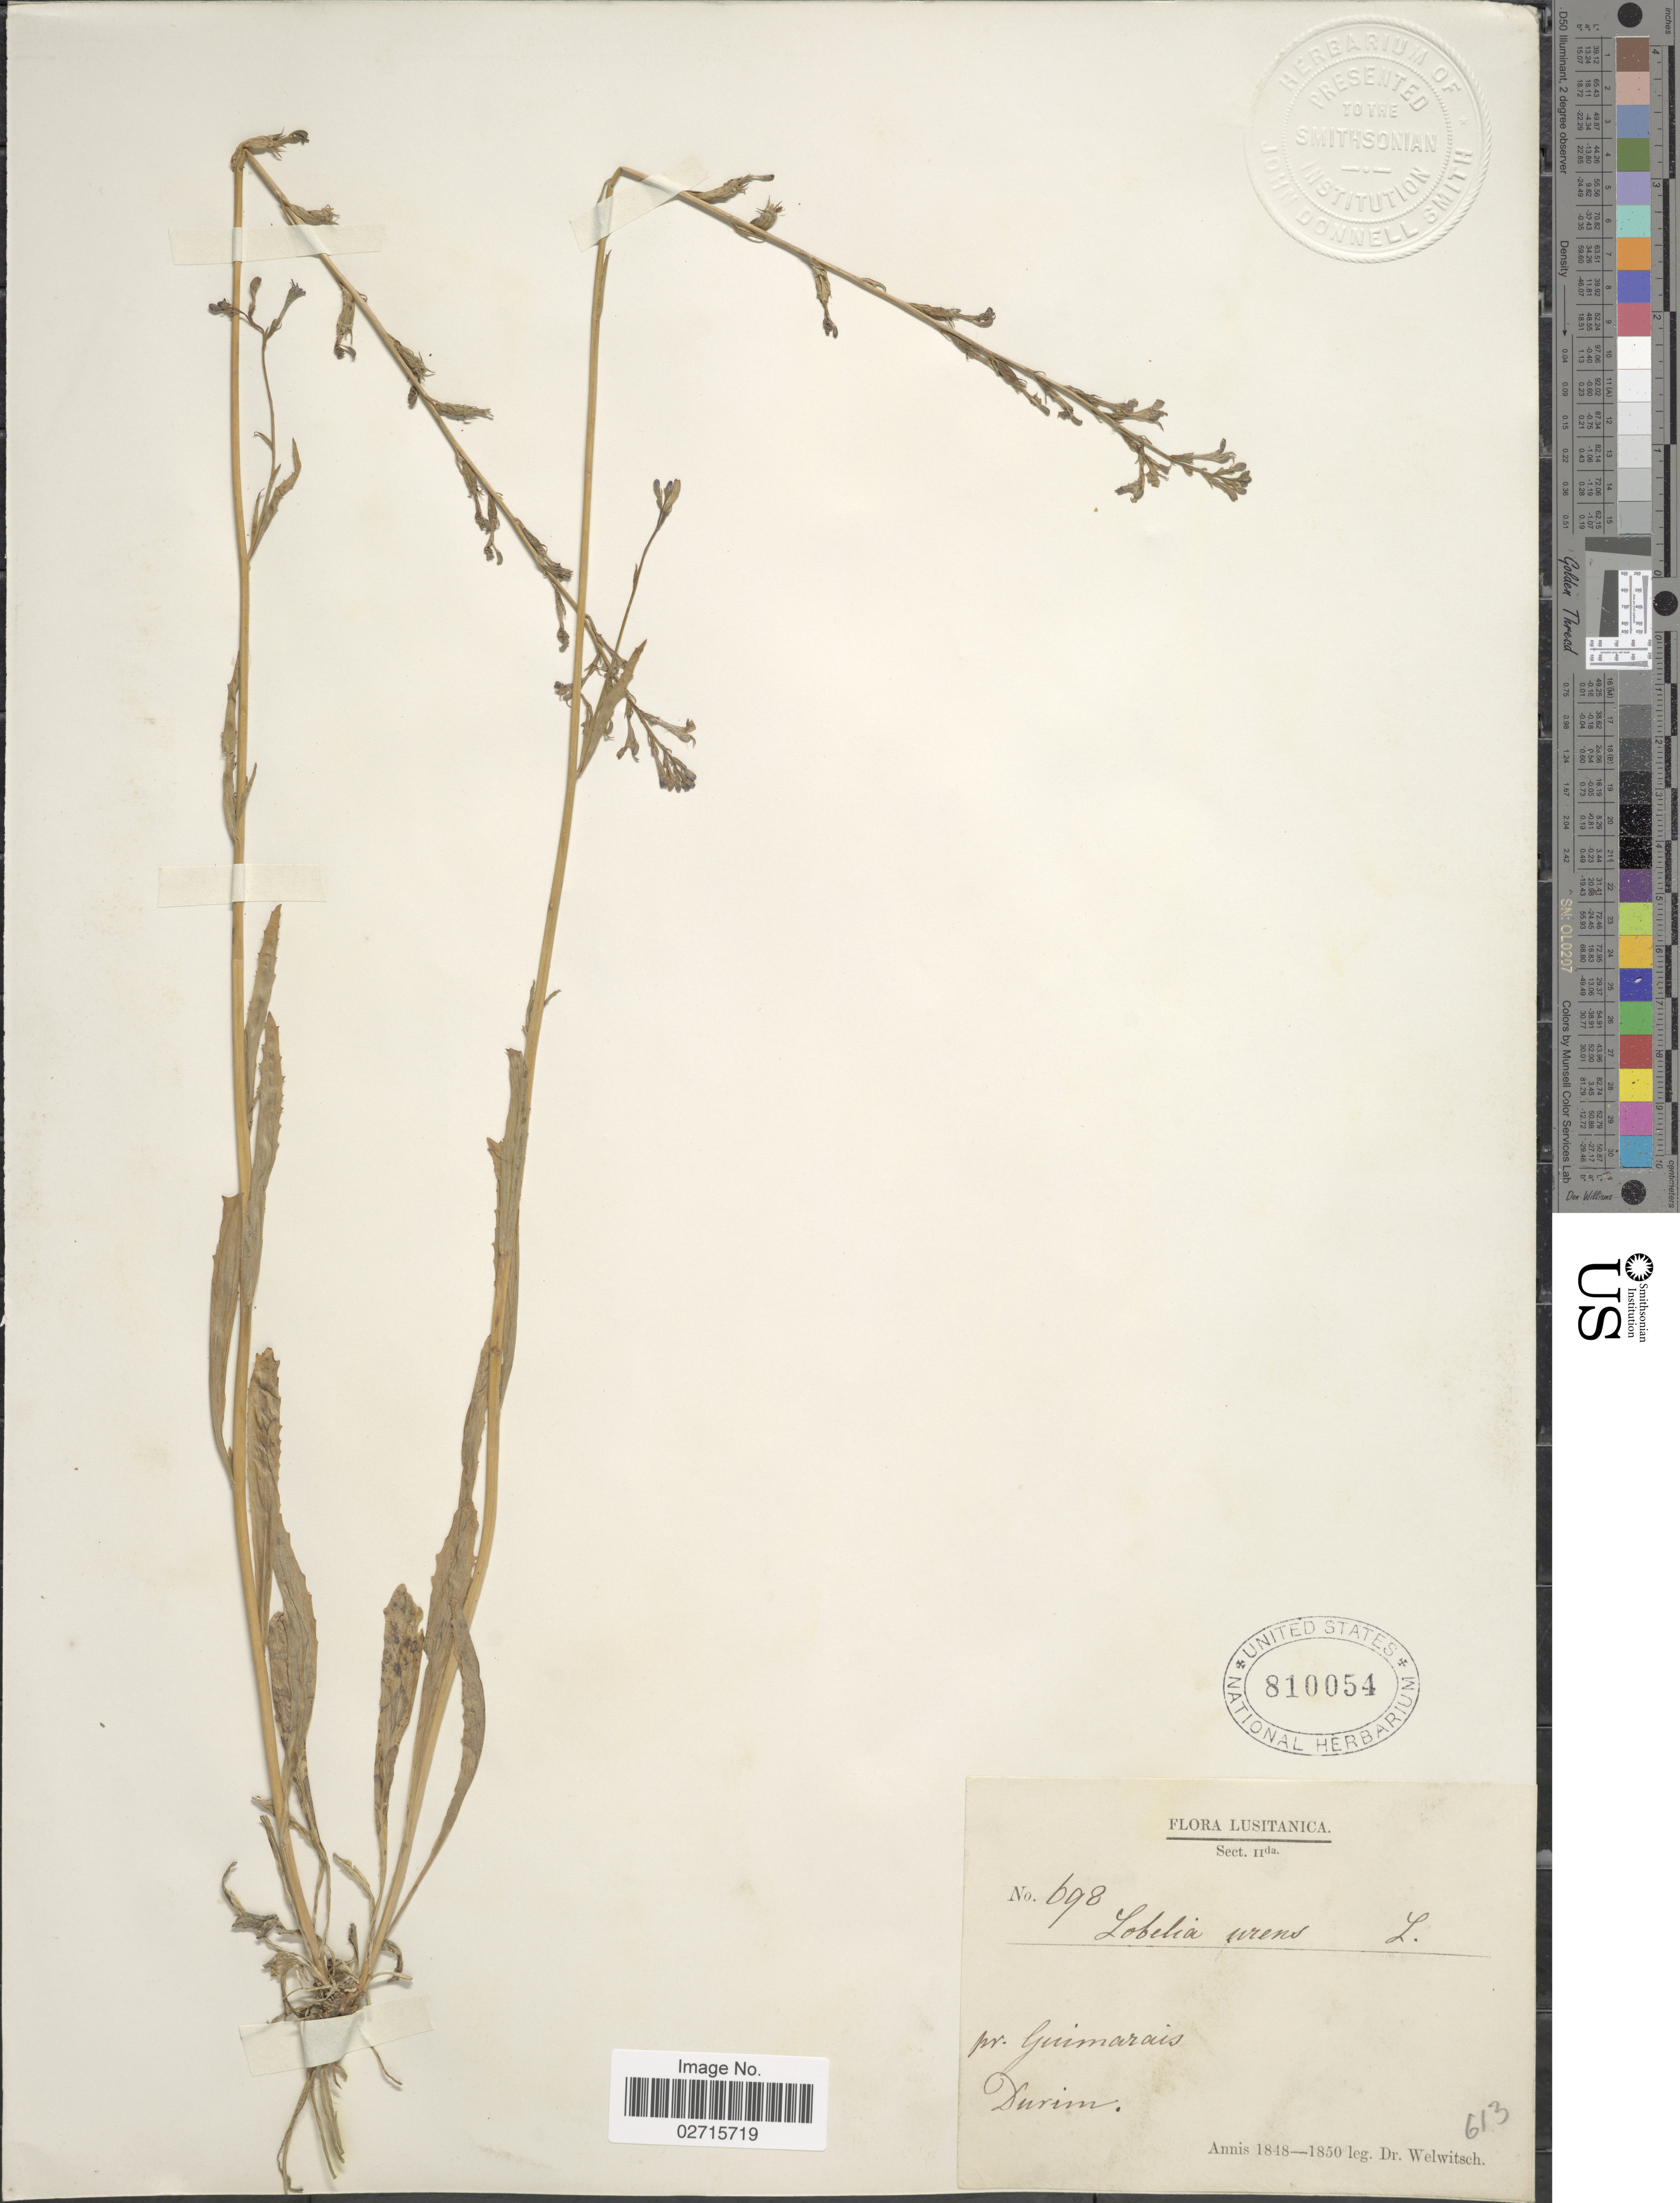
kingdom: Plantae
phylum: Tracheophyta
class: Magnoliopsida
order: Asterales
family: Campanulaceae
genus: Lobelia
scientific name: Lobelia urens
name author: L.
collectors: -. Welwitsch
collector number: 698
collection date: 1848/1850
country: Portugal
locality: Lusitanica, pr. Guimarais, Durim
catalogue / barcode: US 810054